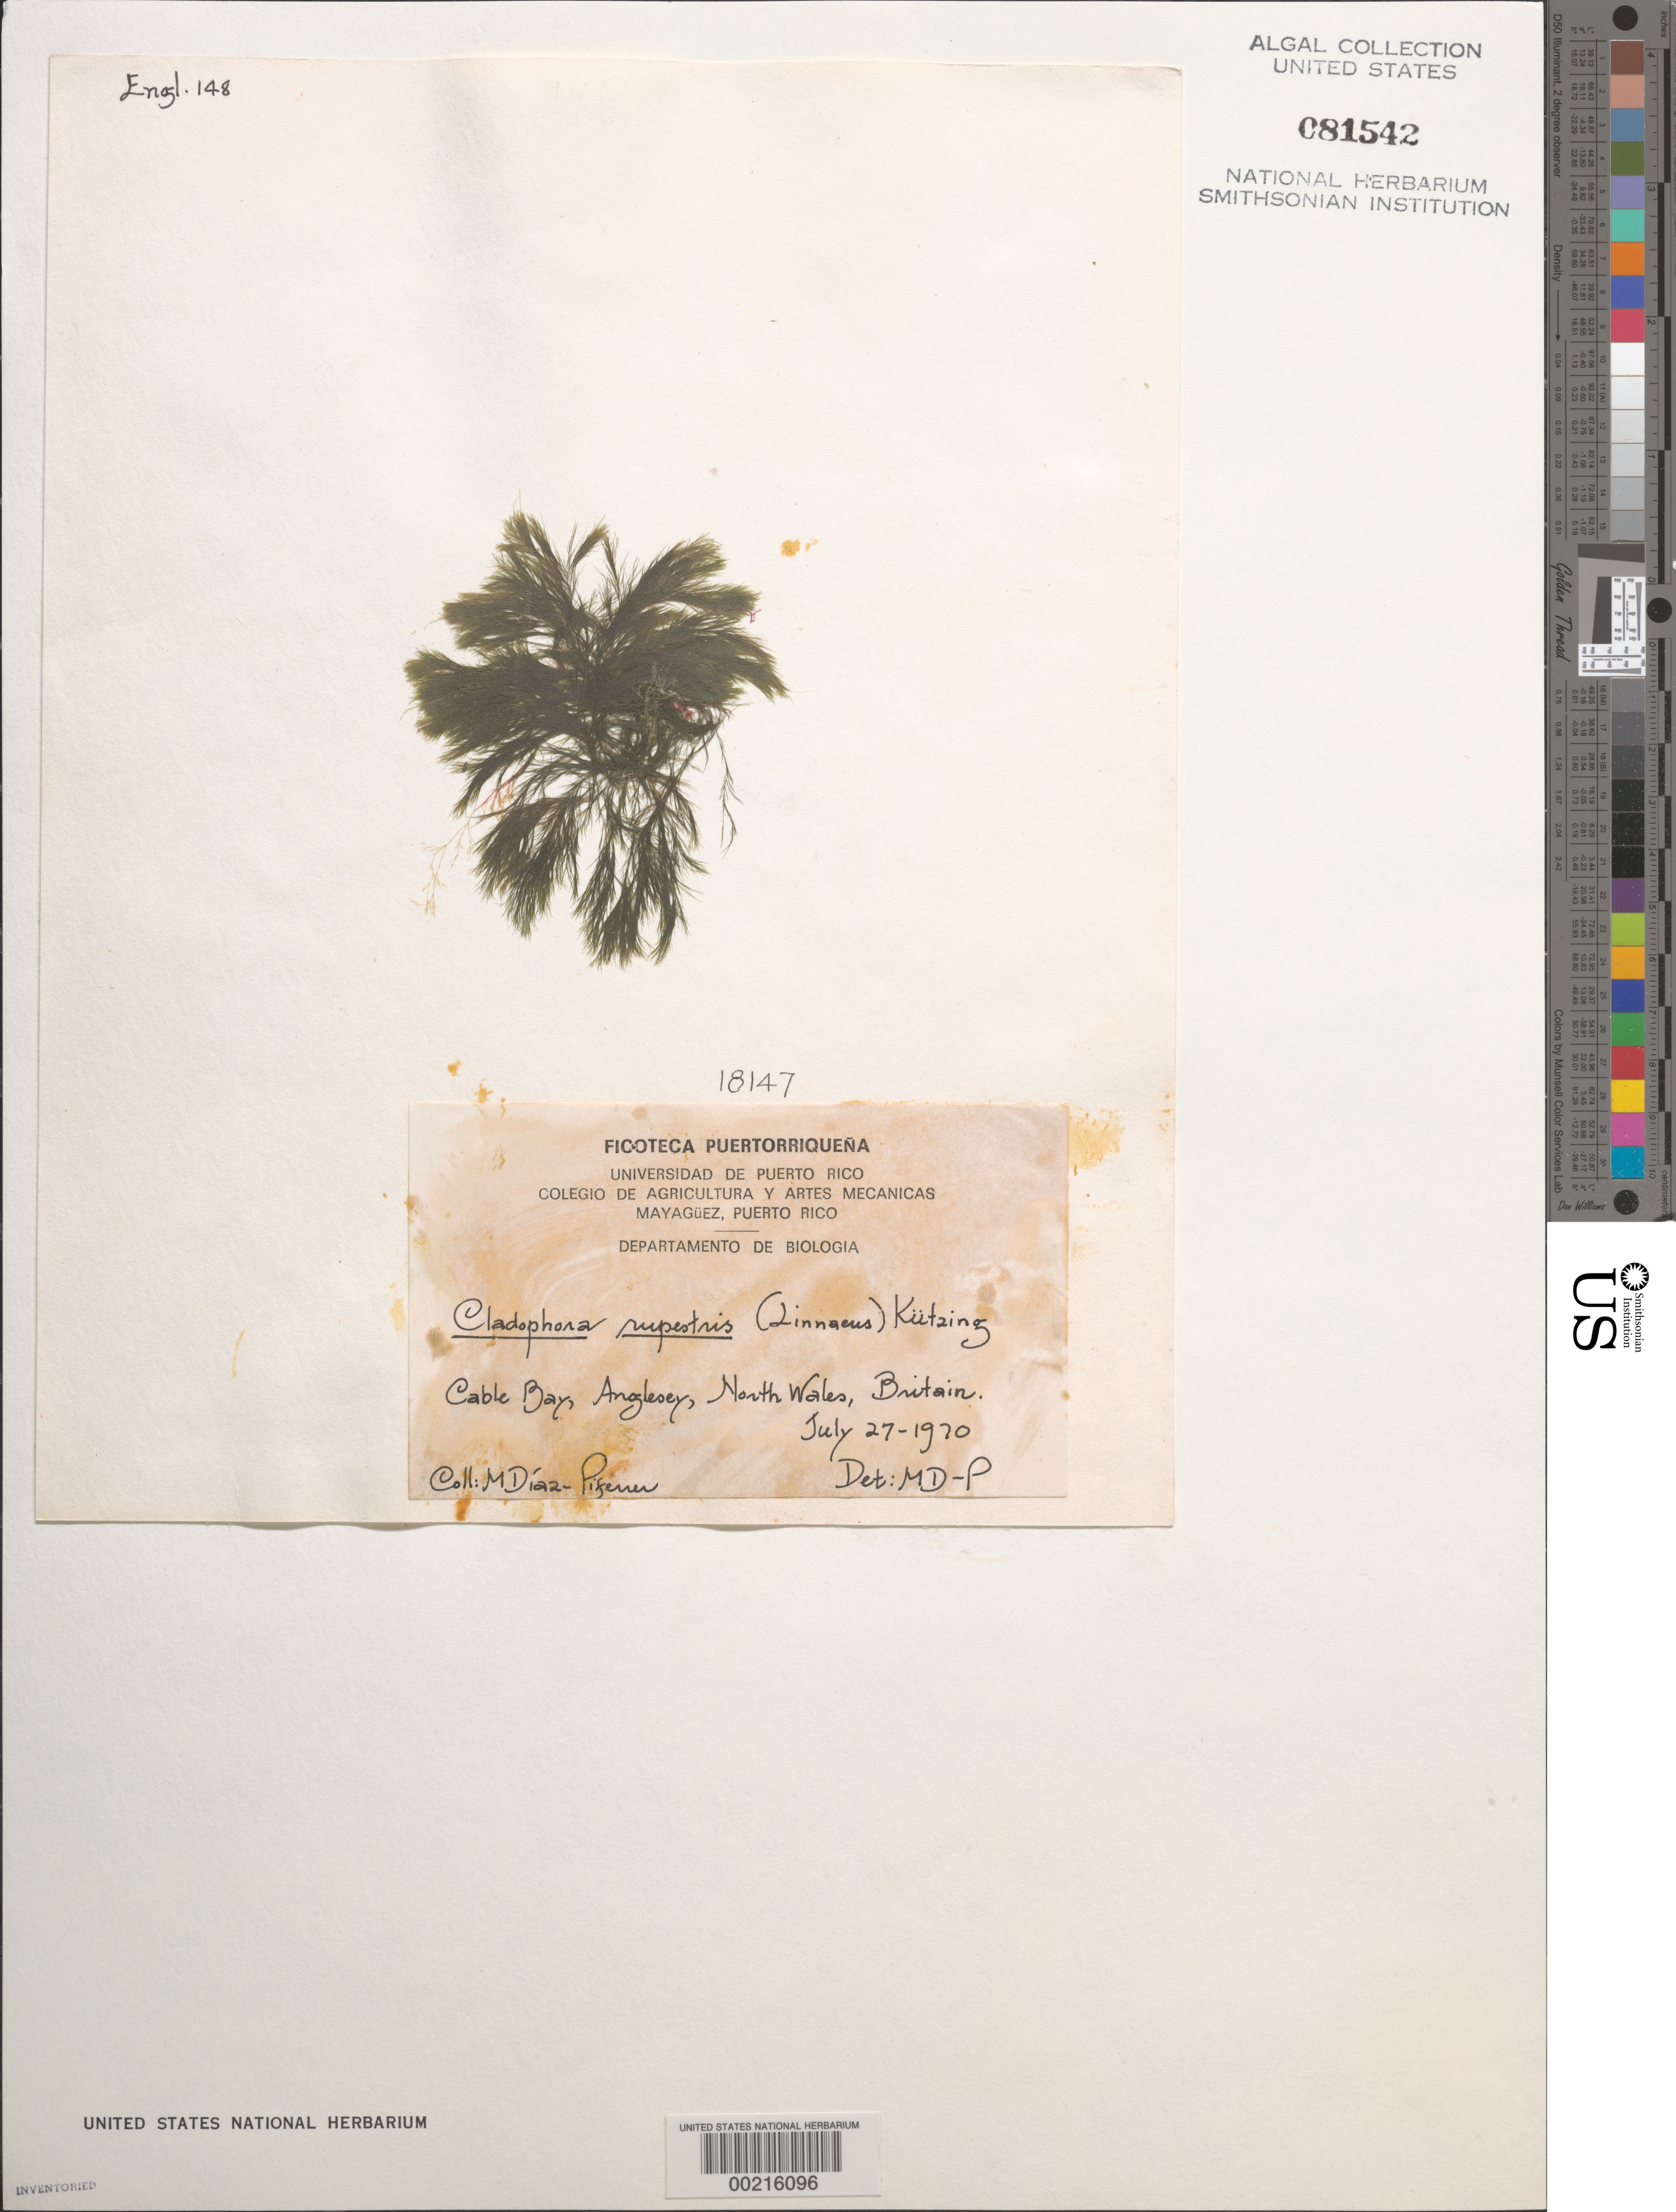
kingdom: Plantae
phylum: Chlorophyta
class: Ulvophyceae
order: Cladophorales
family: Cladophoraceae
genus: Cladophora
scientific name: Cladophora rupestris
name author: (Roth) Kütz.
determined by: Diaz-Piferrer, M.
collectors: M. Diaz-Piferrer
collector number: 18147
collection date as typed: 27 Jul 1970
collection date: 1970-07-27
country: United Kingdom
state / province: Wales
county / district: Gwynedd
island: Anglesey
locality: Cable Bay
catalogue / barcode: US 81542